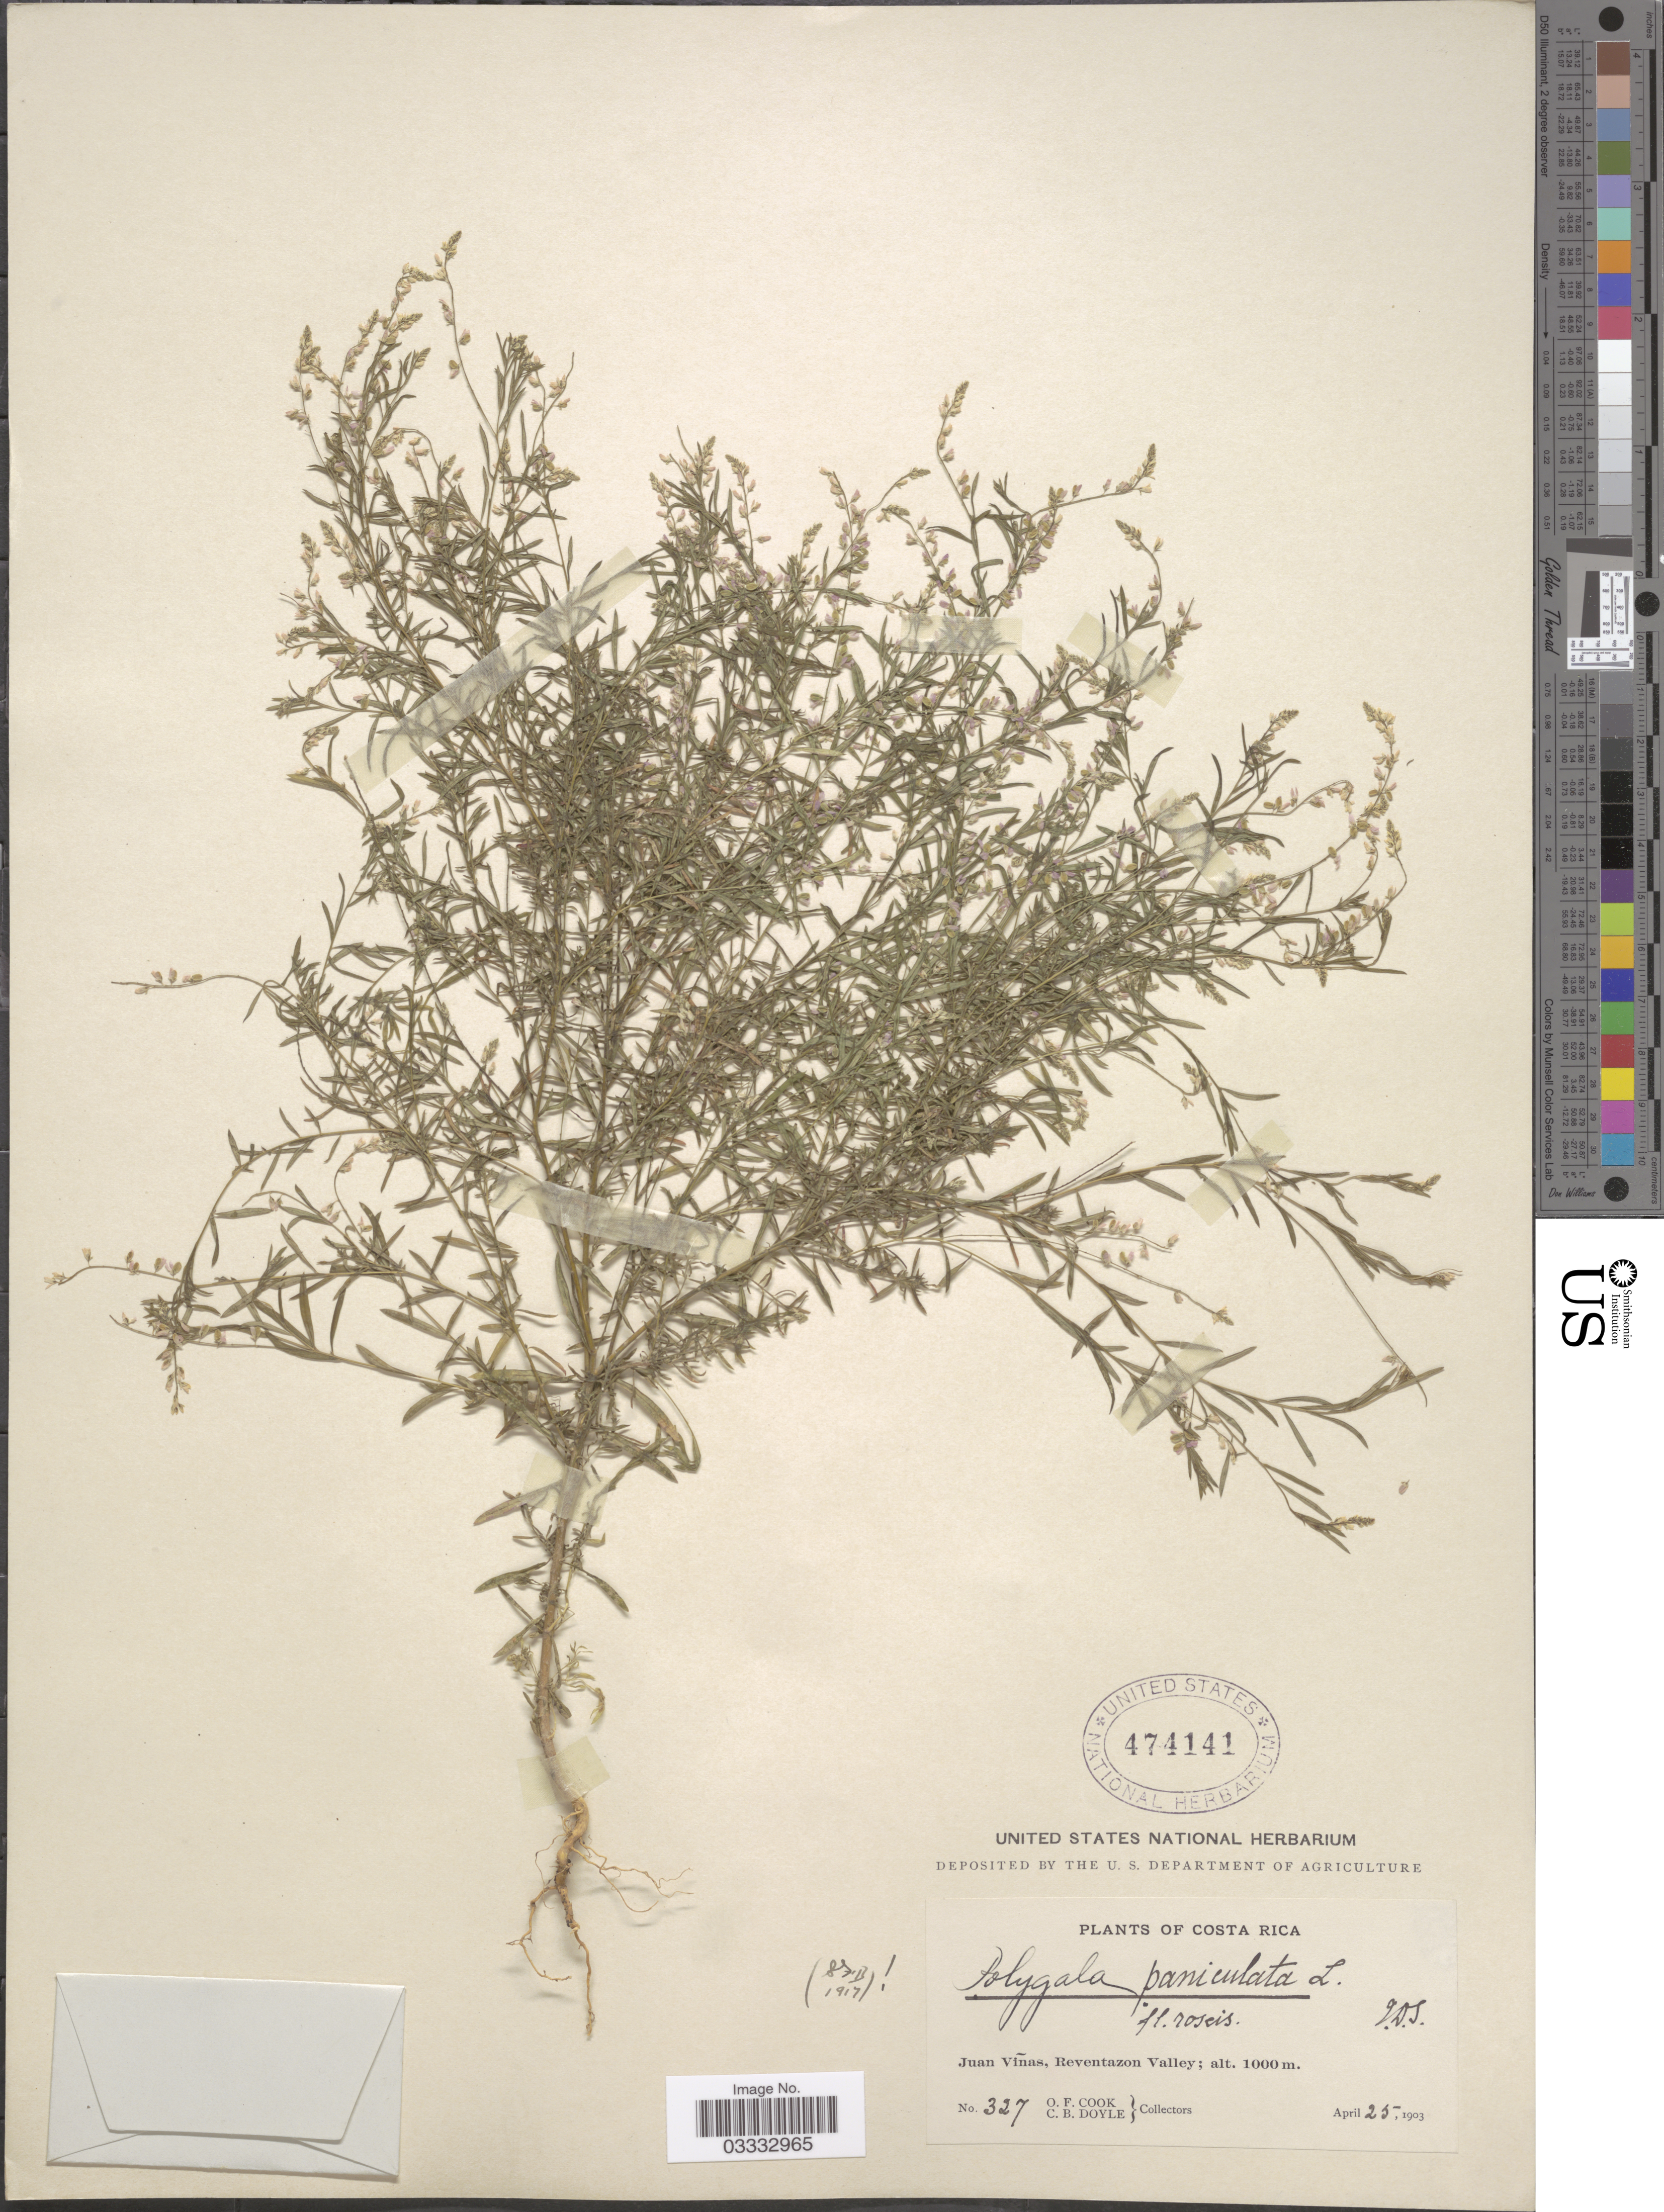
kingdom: Plantae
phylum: Tracheophyta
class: Magnoliopsida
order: Fabales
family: Polygalaceae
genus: Polygala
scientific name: Polygala paniculata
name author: L.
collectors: O. F. Cook & C. Doyle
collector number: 327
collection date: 1903-04-25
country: Costa Rica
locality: Juan Viñas, Reventazon Valley.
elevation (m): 1000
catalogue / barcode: US 474141